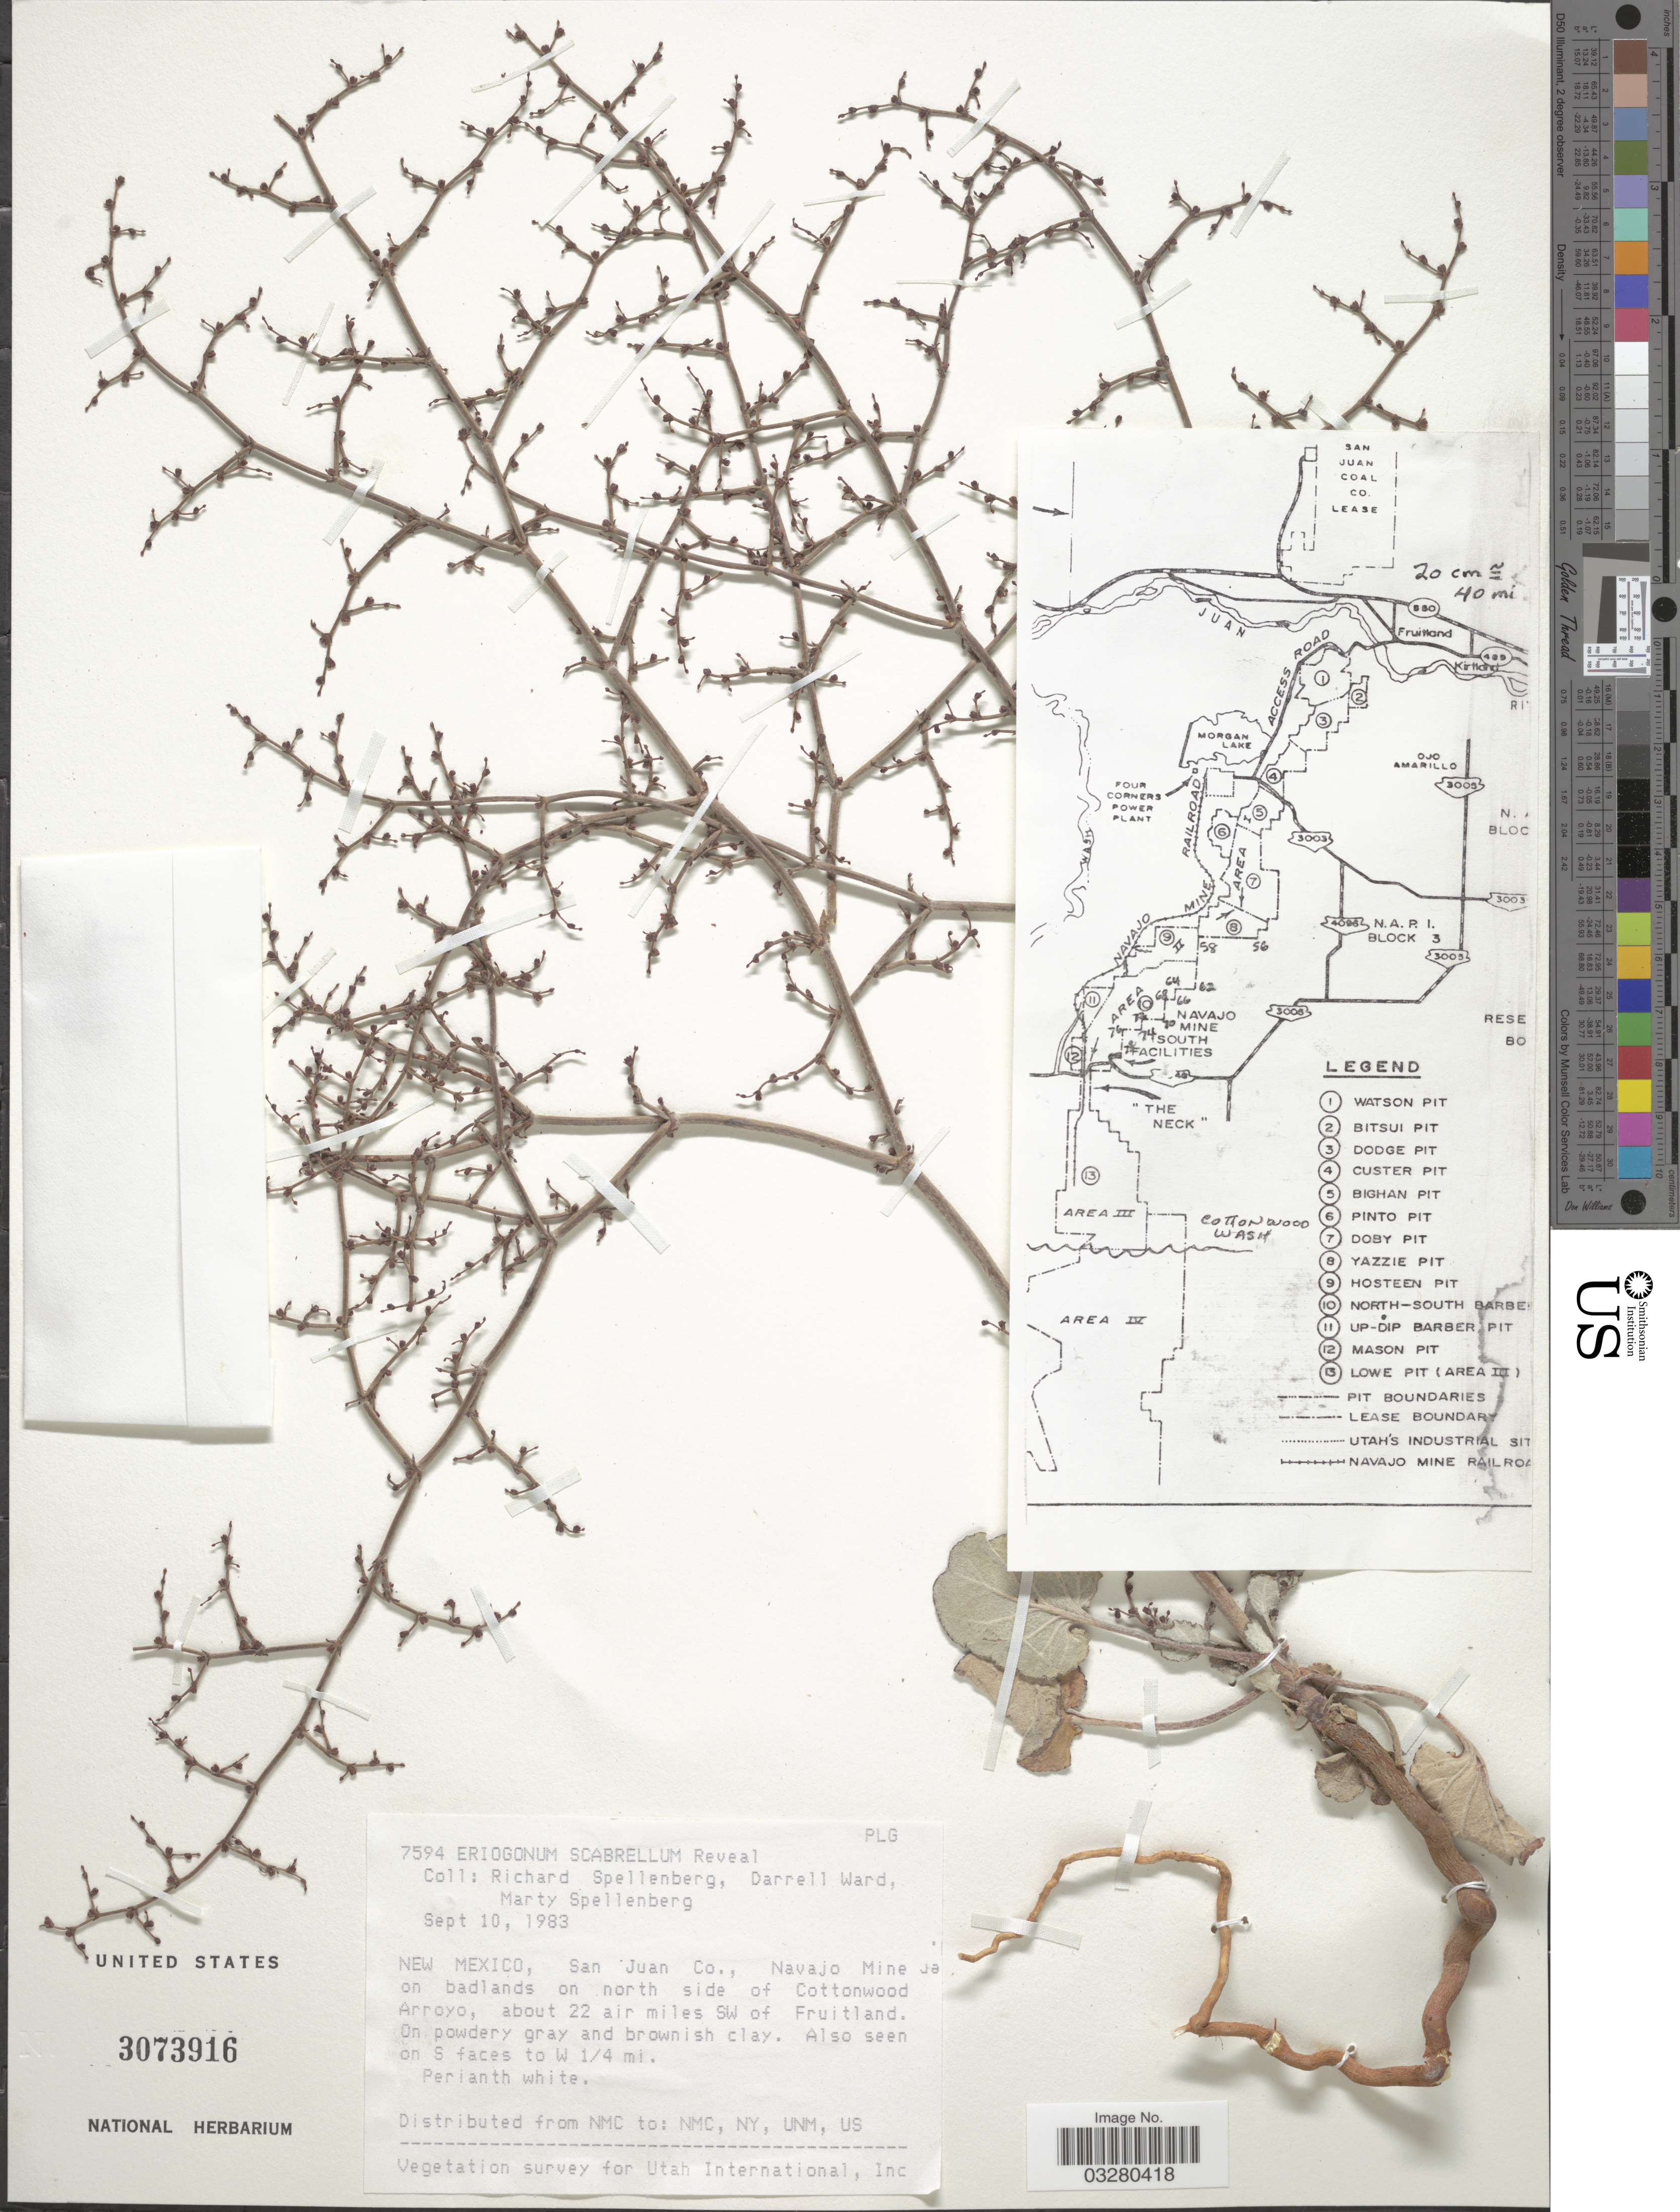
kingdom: Plantae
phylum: Tracheophyta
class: Magnoliopsida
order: Caryophyllales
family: Polygonaceae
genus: Eriogonum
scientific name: Eriogonum scabrellum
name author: Reveal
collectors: R. Spellenberg, D. Ward & Spellenberg, M.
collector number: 7594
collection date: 1983-09-10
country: United States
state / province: New Mexico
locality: San Juan Co., Navajo Mine on badlands on north side of Cottonwood Arroyo, about 22 air miles SW of Fruitland. Also seen on S faces to W ¼ mi.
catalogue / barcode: US 3073916